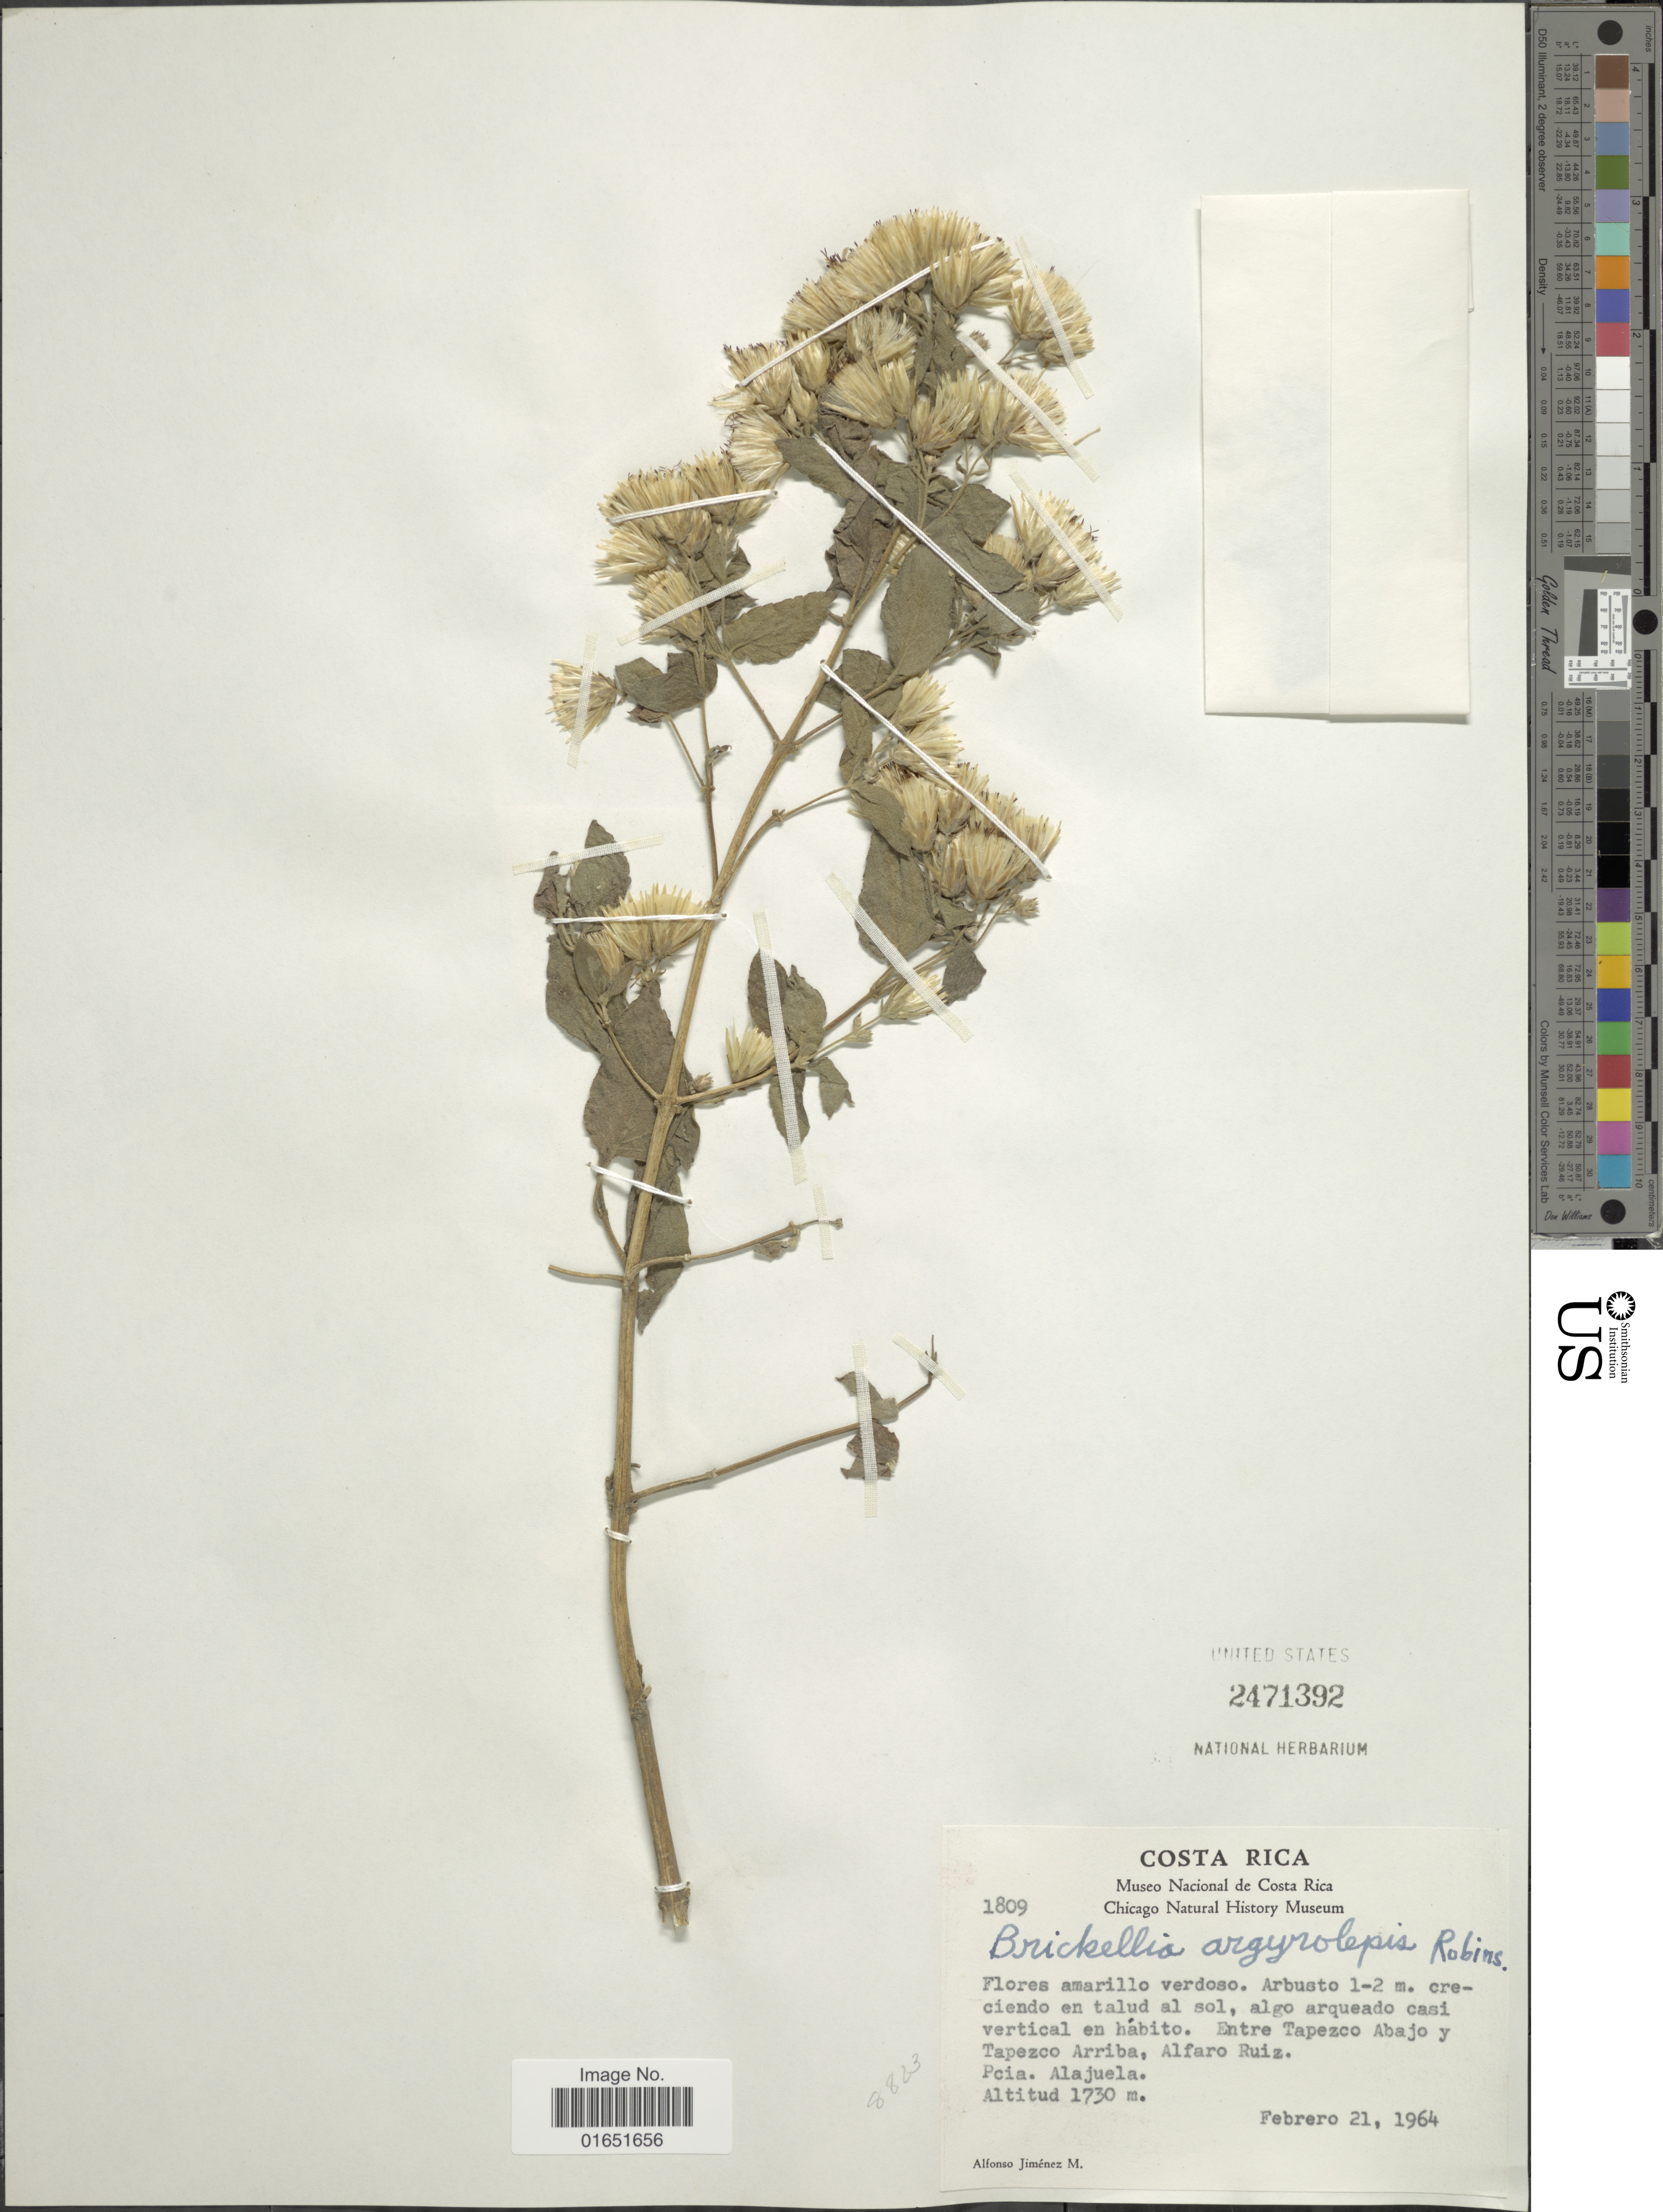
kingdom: Plantae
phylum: Tracheophyta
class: Magnoliopsida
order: Asterales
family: Asteraceae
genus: Brickellia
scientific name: Brickellia argyrolepis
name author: B.L. Rob.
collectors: A. Jimenez M.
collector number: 1809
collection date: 1964-02-21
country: Costa Rica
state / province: Alajuela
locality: Entre Tapezco Abajo y Tapezco Arriba, Alfaro Ruiz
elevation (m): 1730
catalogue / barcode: US 2471392